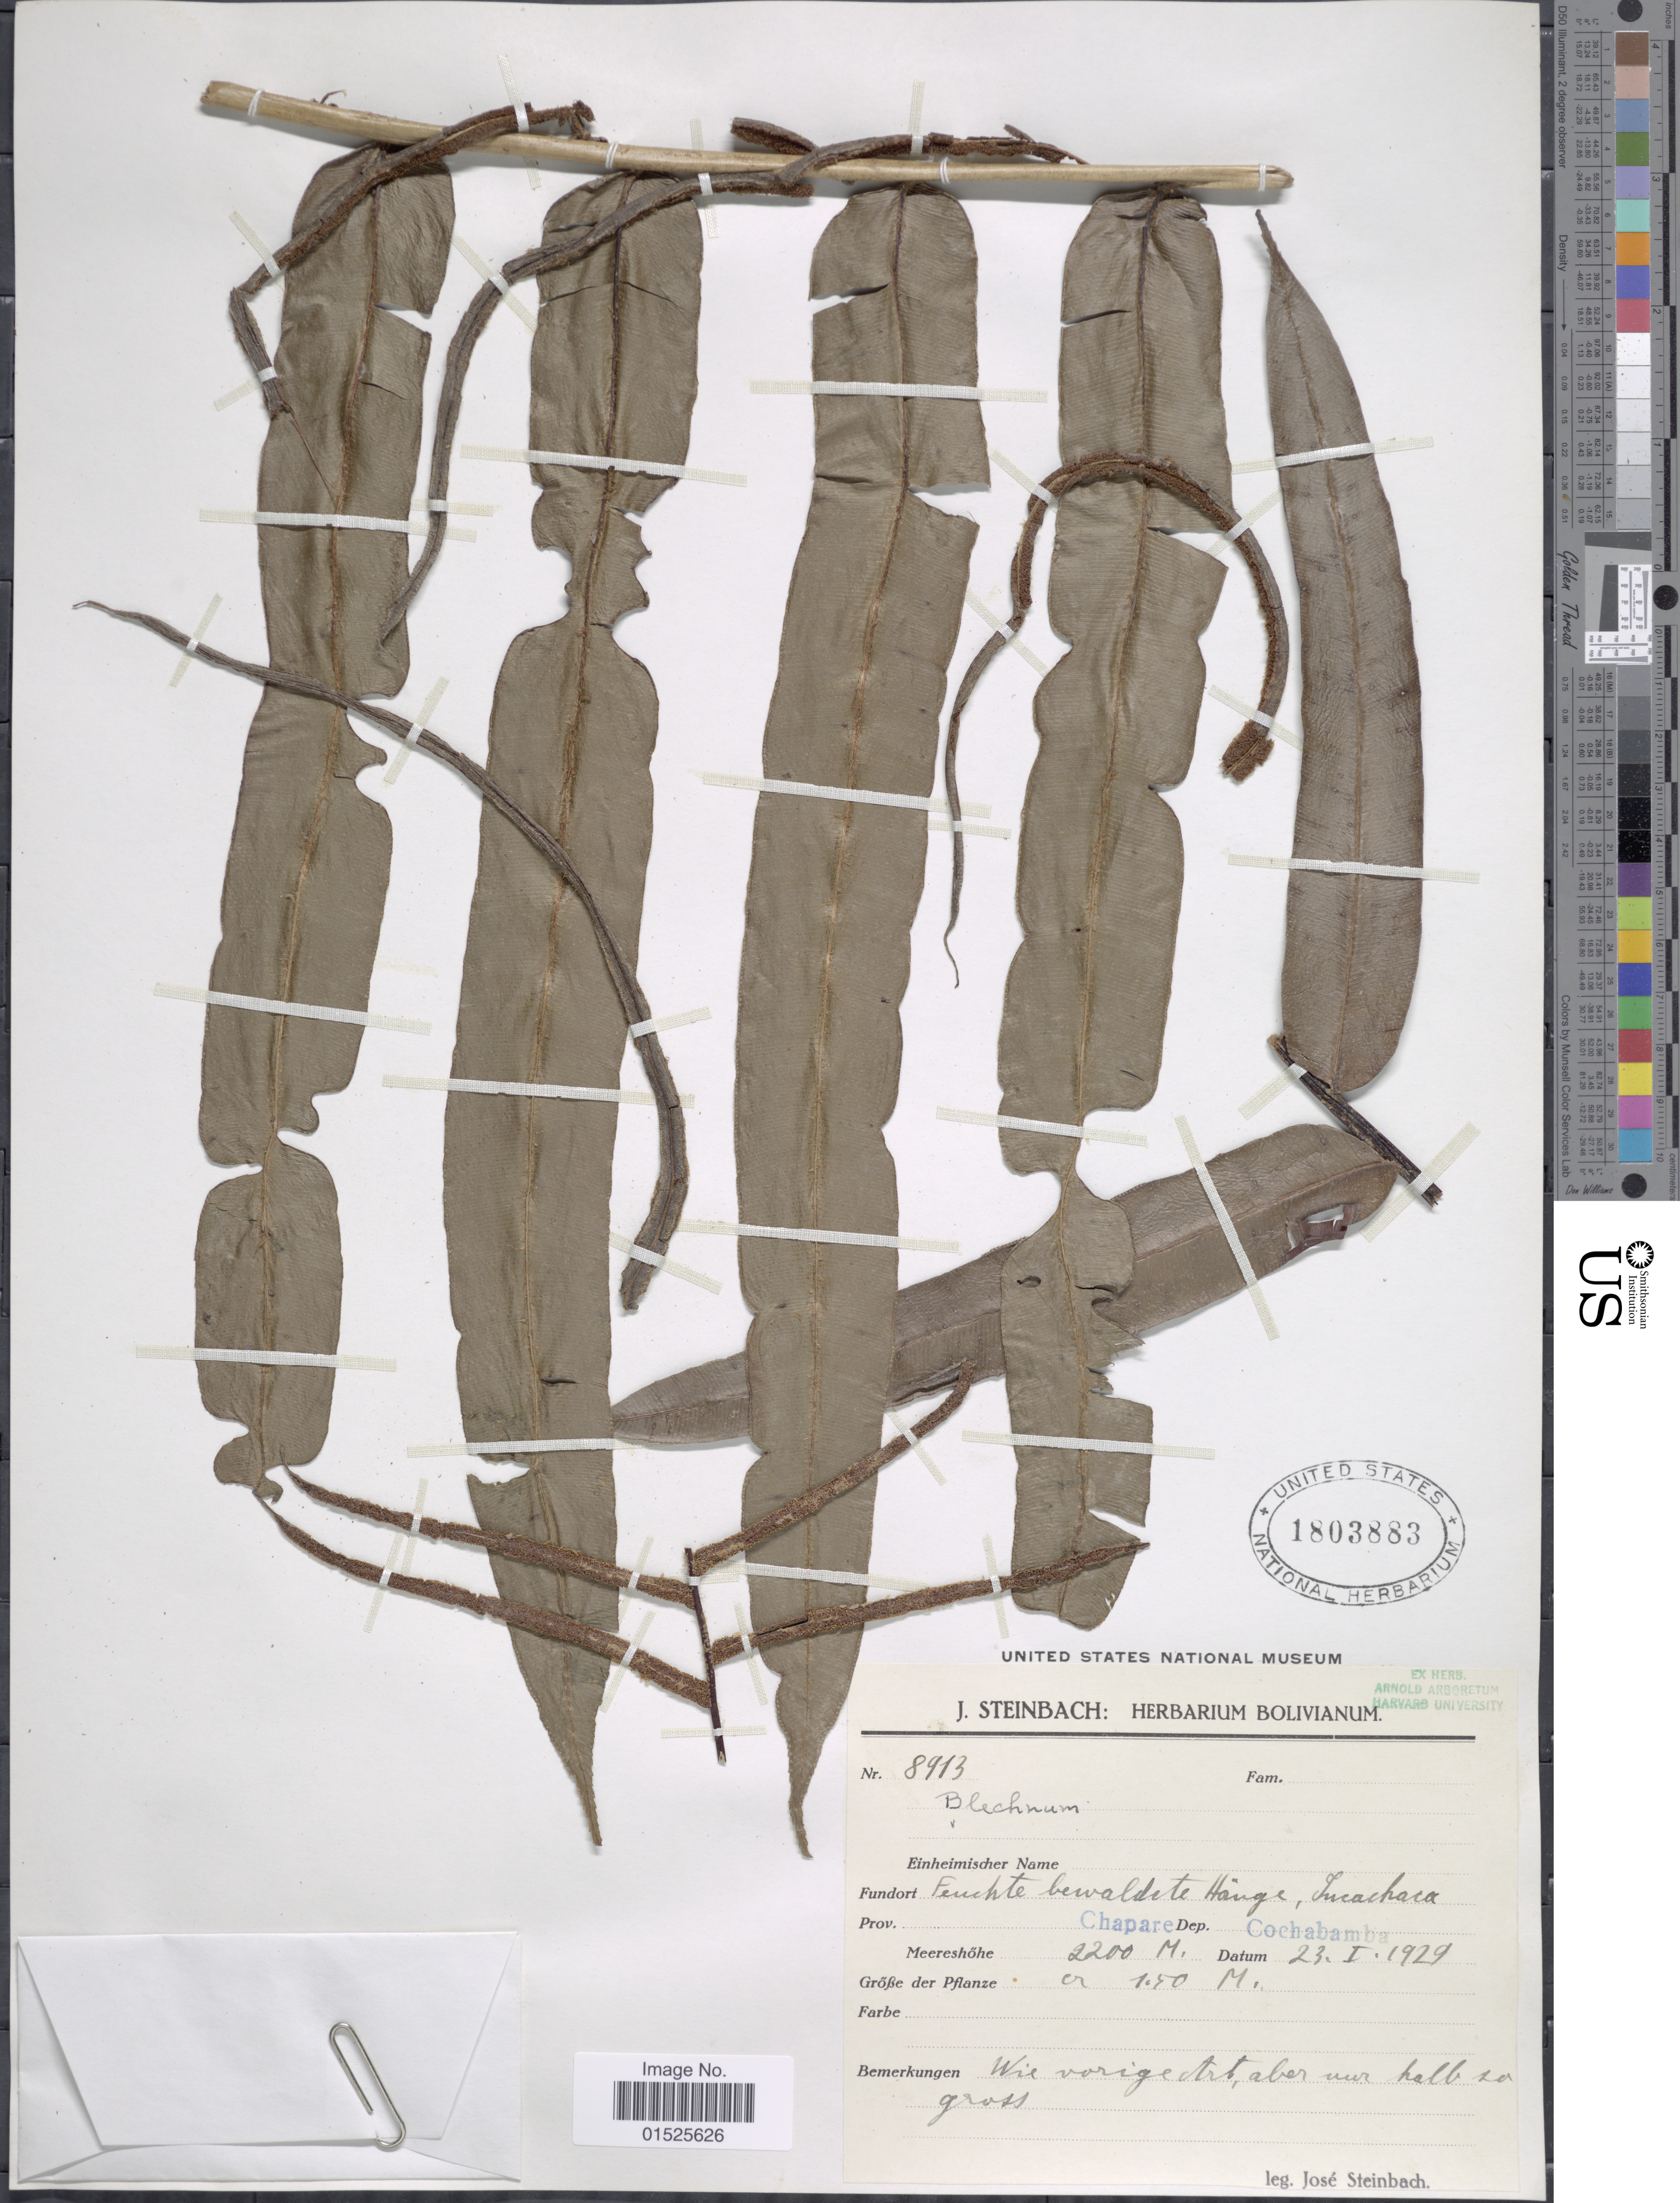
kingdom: Plantae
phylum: Tracheophyta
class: Polypodiopsida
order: Polypodiales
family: Blechnaceae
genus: Blechnum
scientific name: Blechnum cordatum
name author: (Desv.) Hieron.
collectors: J. Steinbach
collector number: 8913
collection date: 1929-01-23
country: Bolivia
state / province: Cochabamba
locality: Incachaca Chapare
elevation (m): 2200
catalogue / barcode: US 1803883